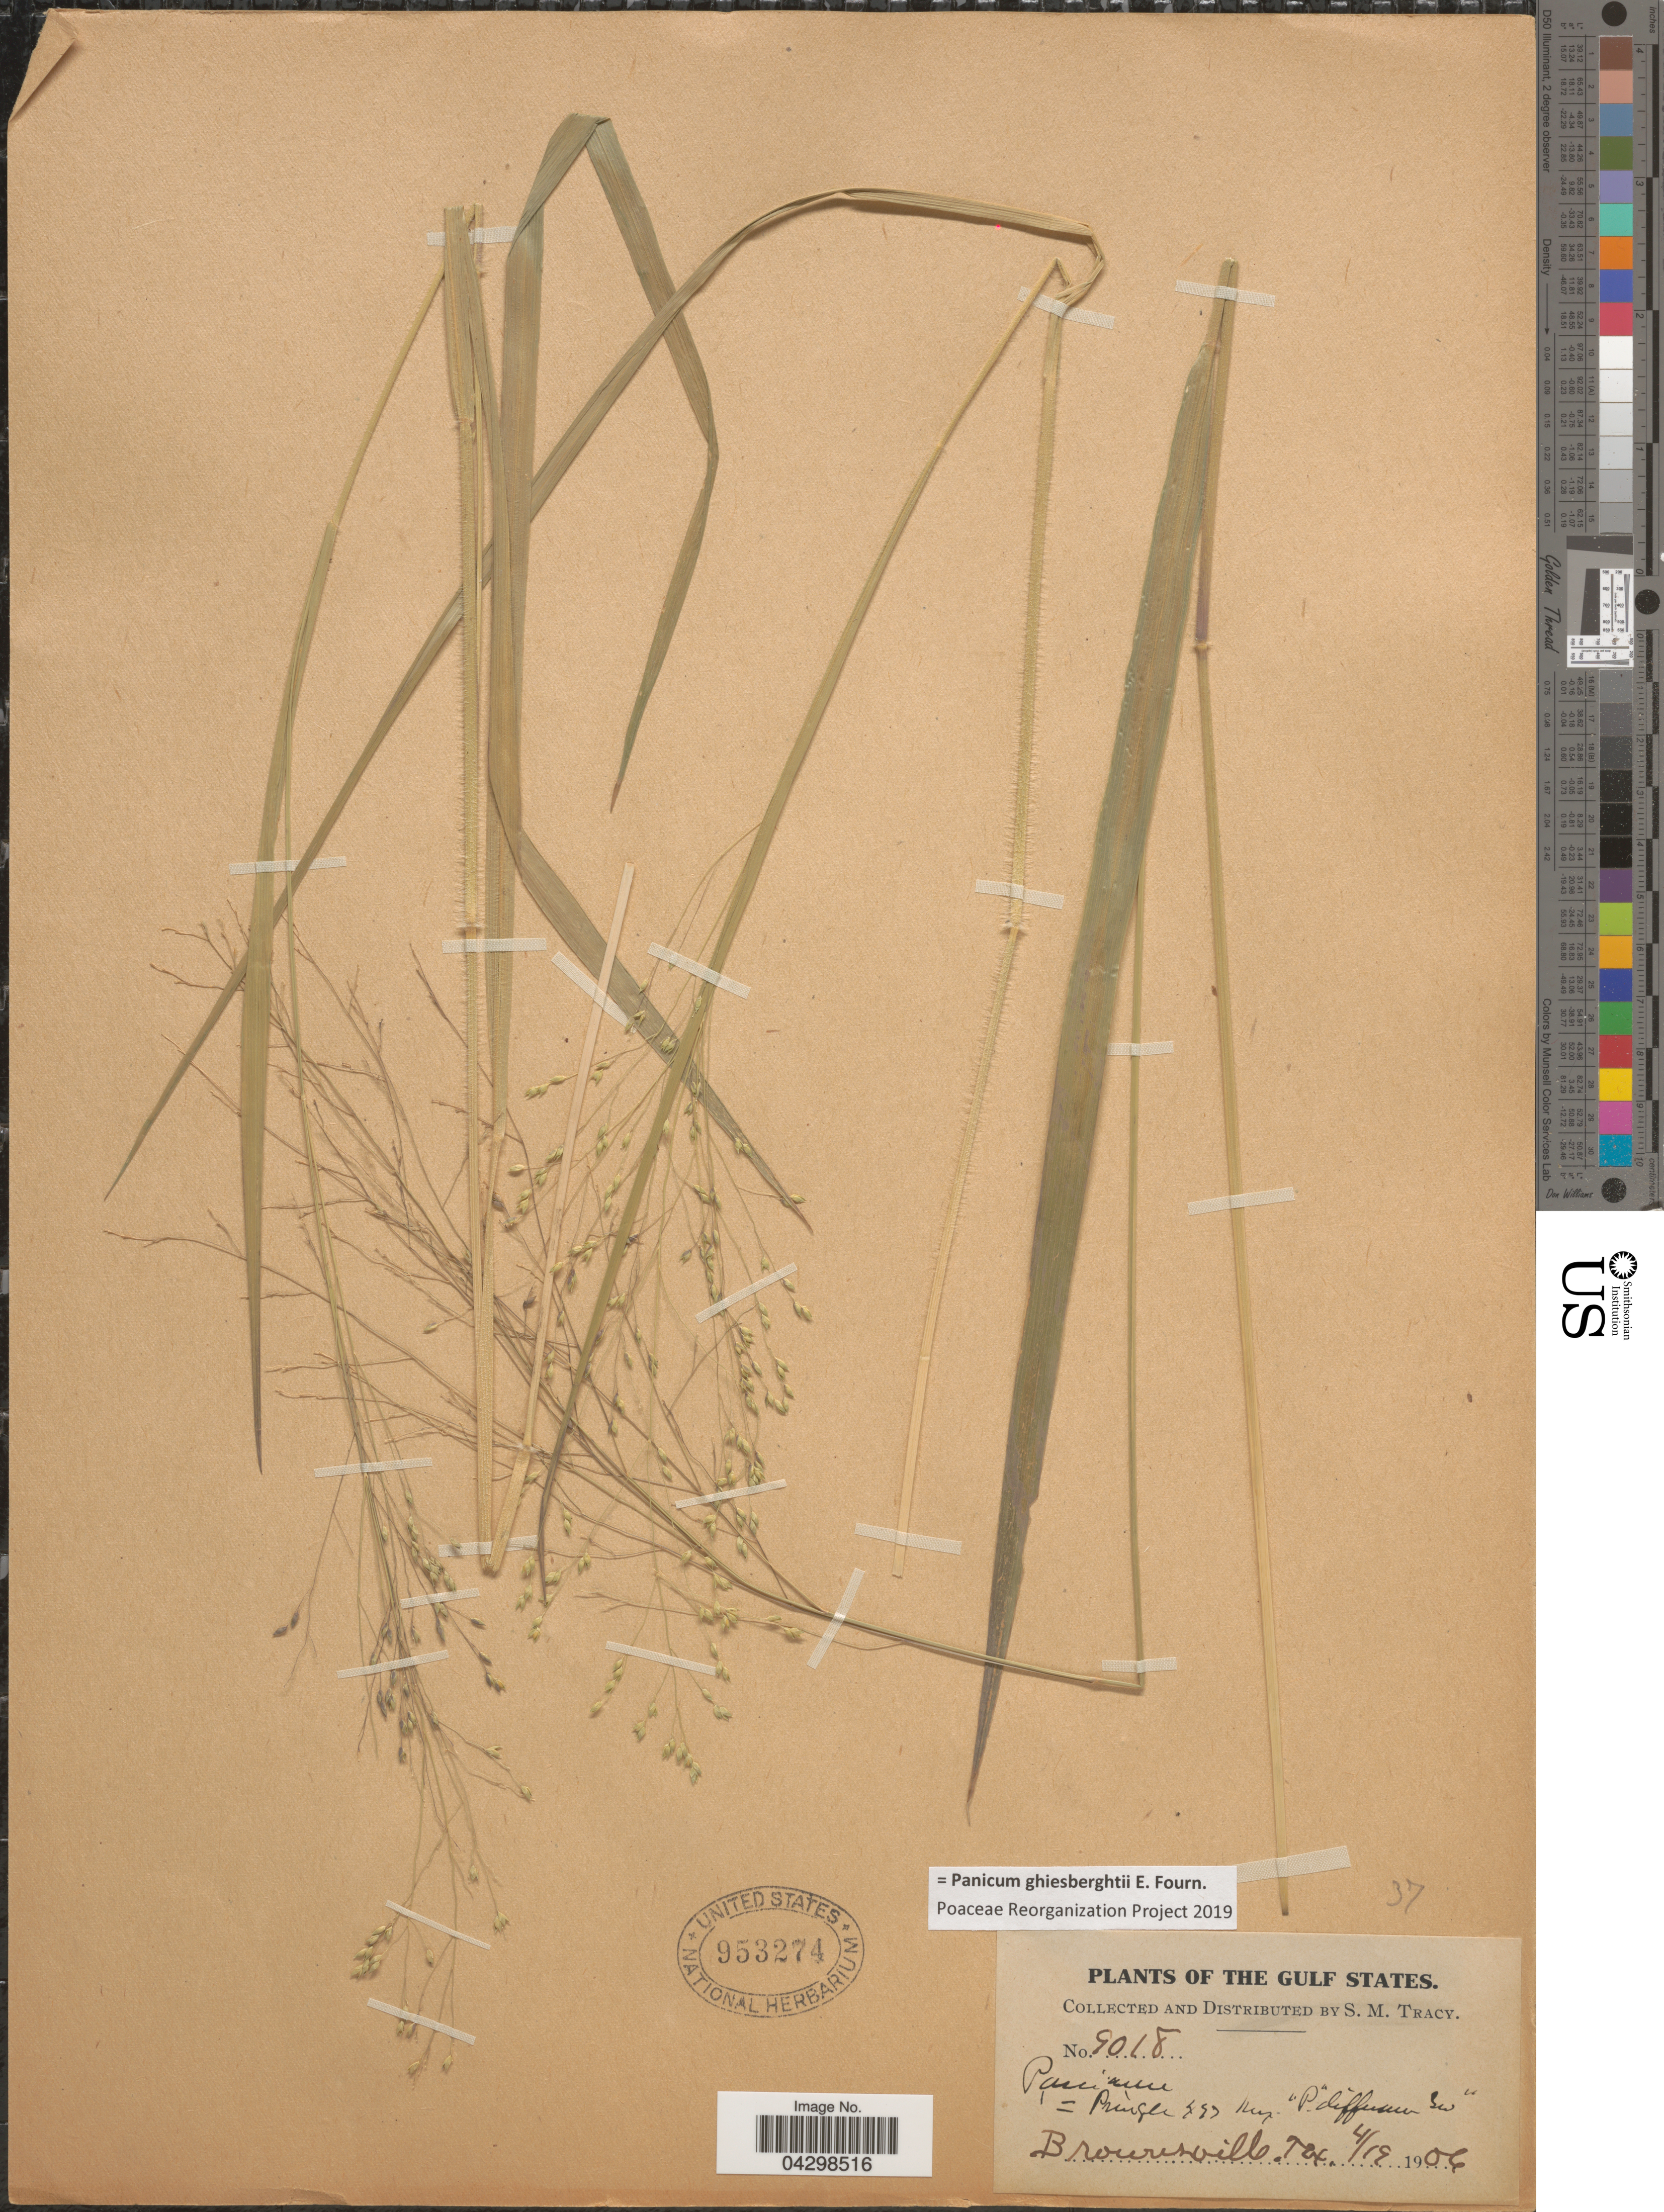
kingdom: Plantae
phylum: Tracheophyta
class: Liliopsida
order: Poales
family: Poaceae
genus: Panicum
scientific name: Panicum ghiesbreghtii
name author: E. Fourn.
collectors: S. M. Tracy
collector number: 9018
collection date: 1906-04-19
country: United States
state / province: Texas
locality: The Gulf States. Brownsville.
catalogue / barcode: US 953274